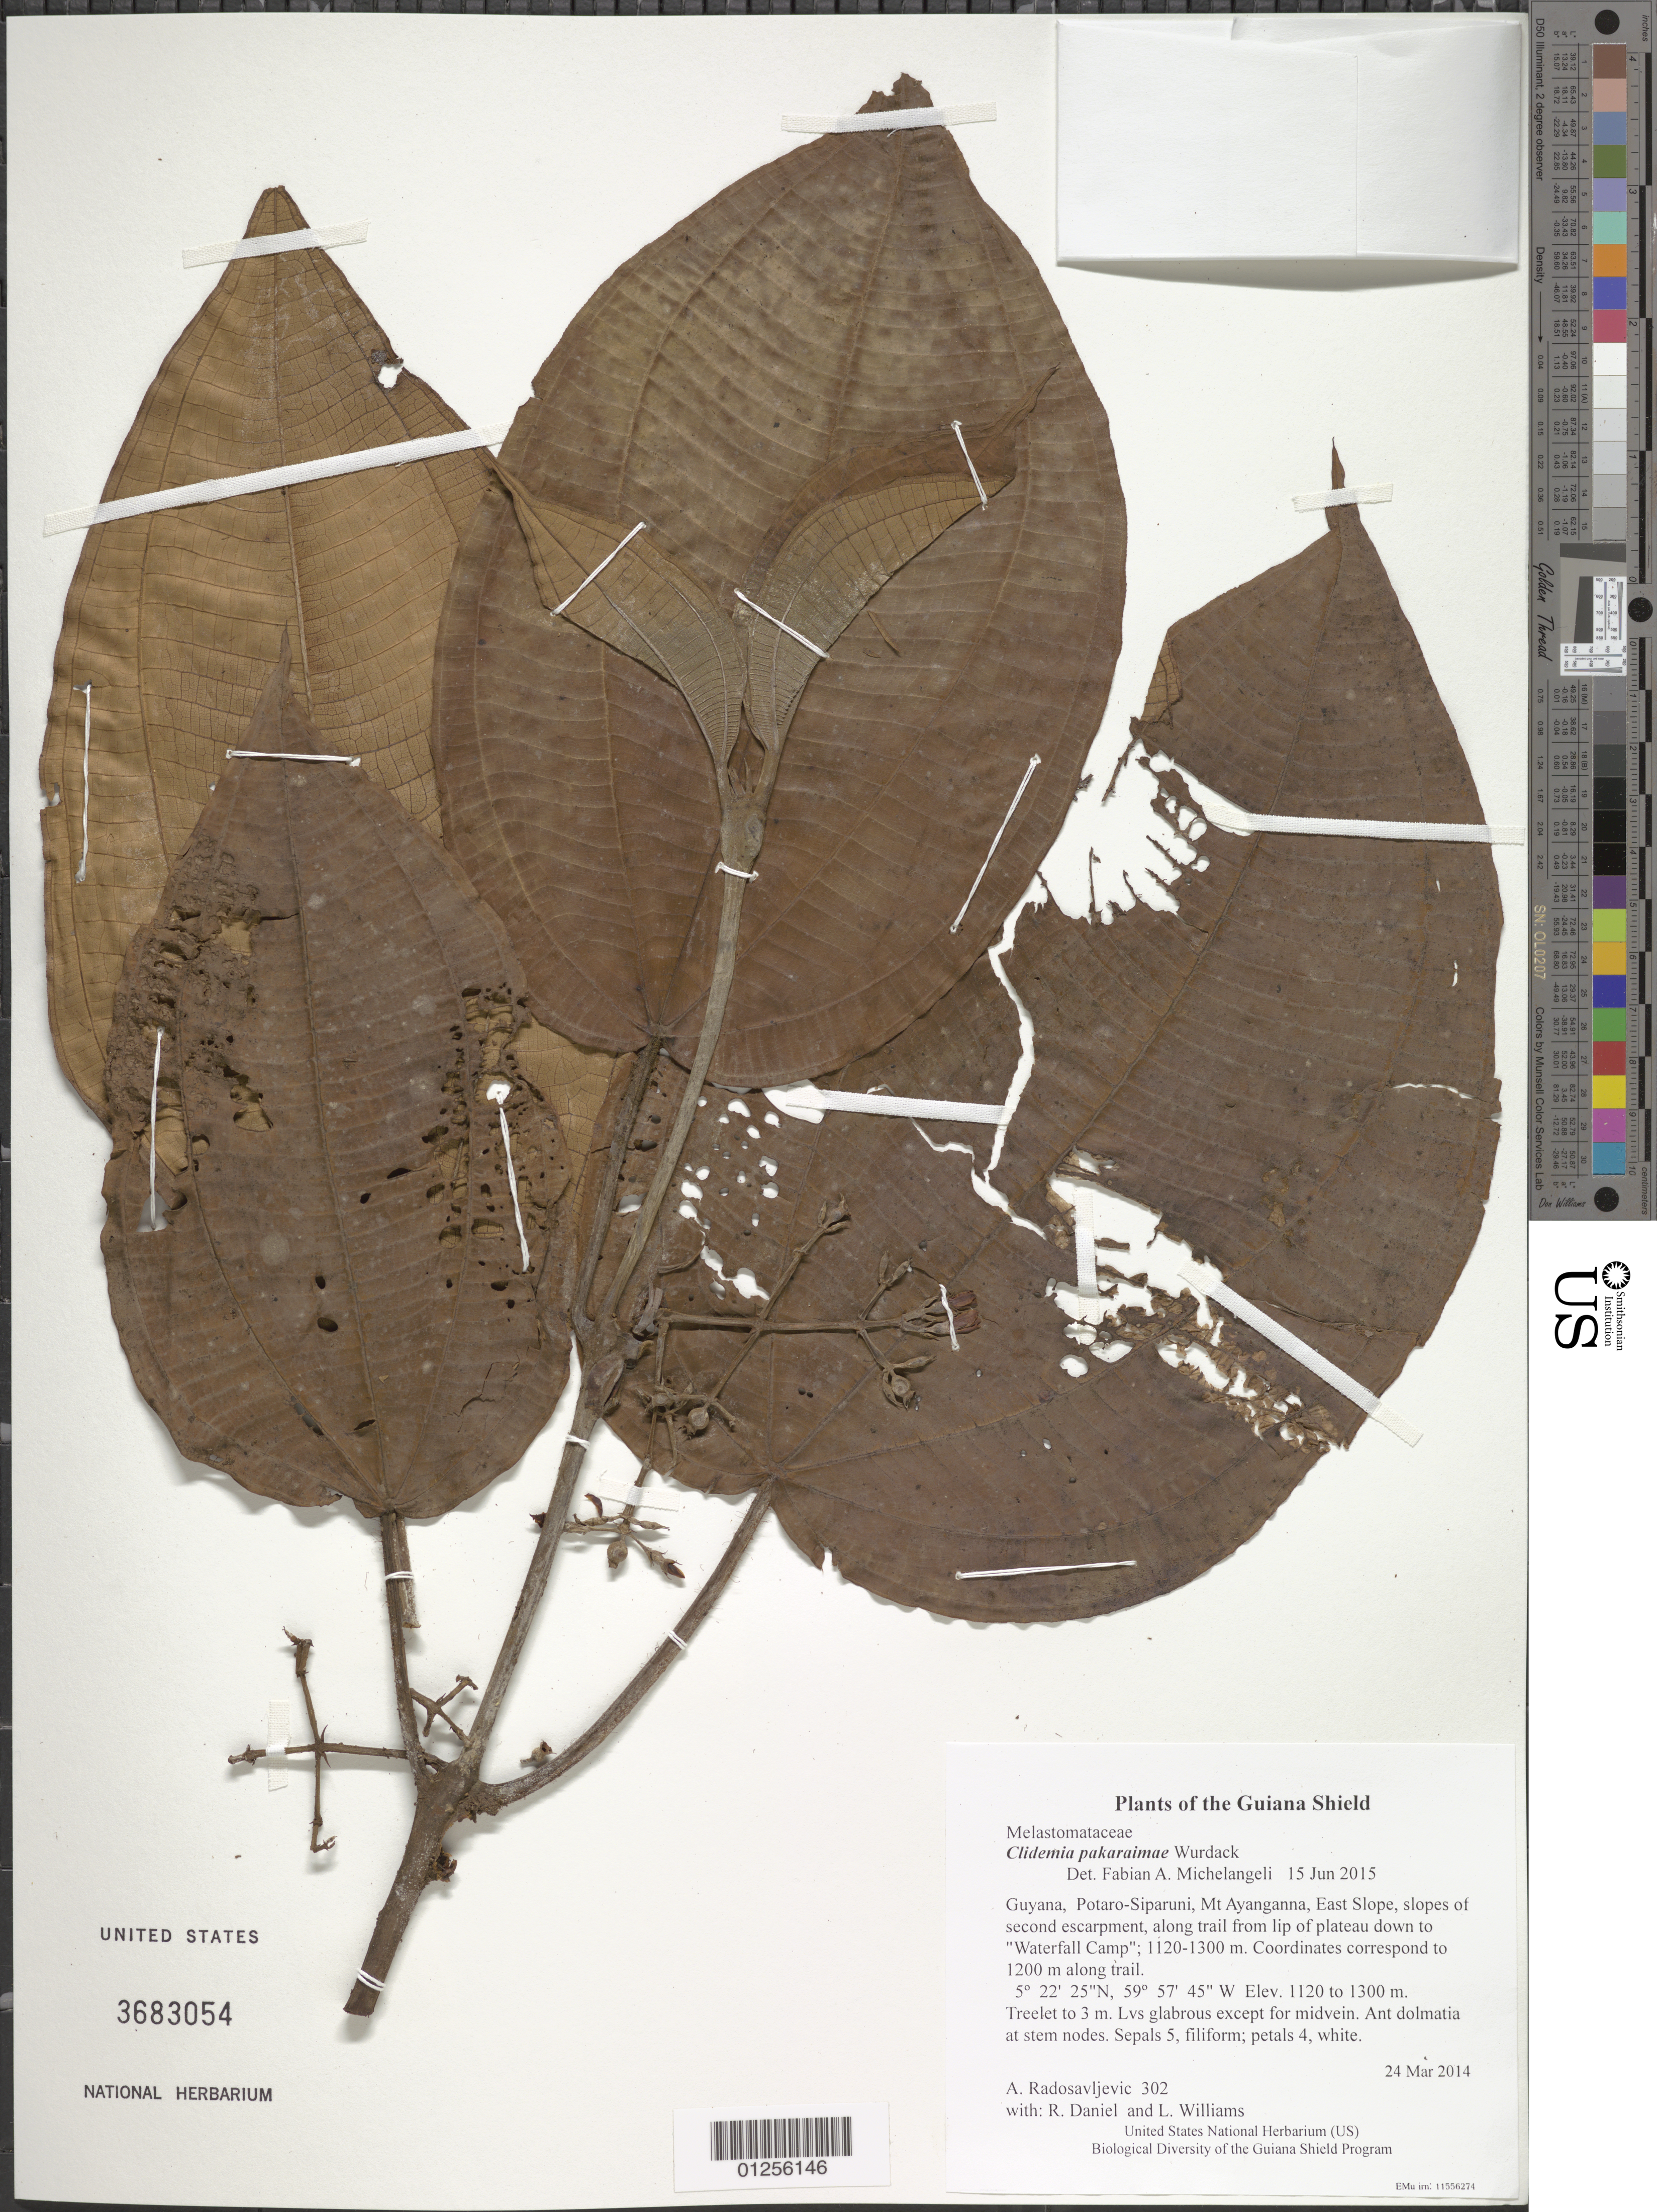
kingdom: Plantae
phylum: Tracheophyta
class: Magnoliopsida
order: Myrtales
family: Melastomataceae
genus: Clidemia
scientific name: Clidemia pakaraimae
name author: Wurdack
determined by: Michelangeli, F. A.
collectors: A. Radosavljevic, R. Daniel & L. Williams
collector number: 302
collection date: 2014-03-24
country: Guyana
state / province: Potaro-Siparuni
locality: Mt Ayanganna, East Slope, slopes of second escarpment, along trail from lip of plateau down to "Waterfall Camp"; 1120-1300 m. Coordinates correspond to 1200 m along trail.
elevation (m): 1120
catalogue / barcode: US 3683054